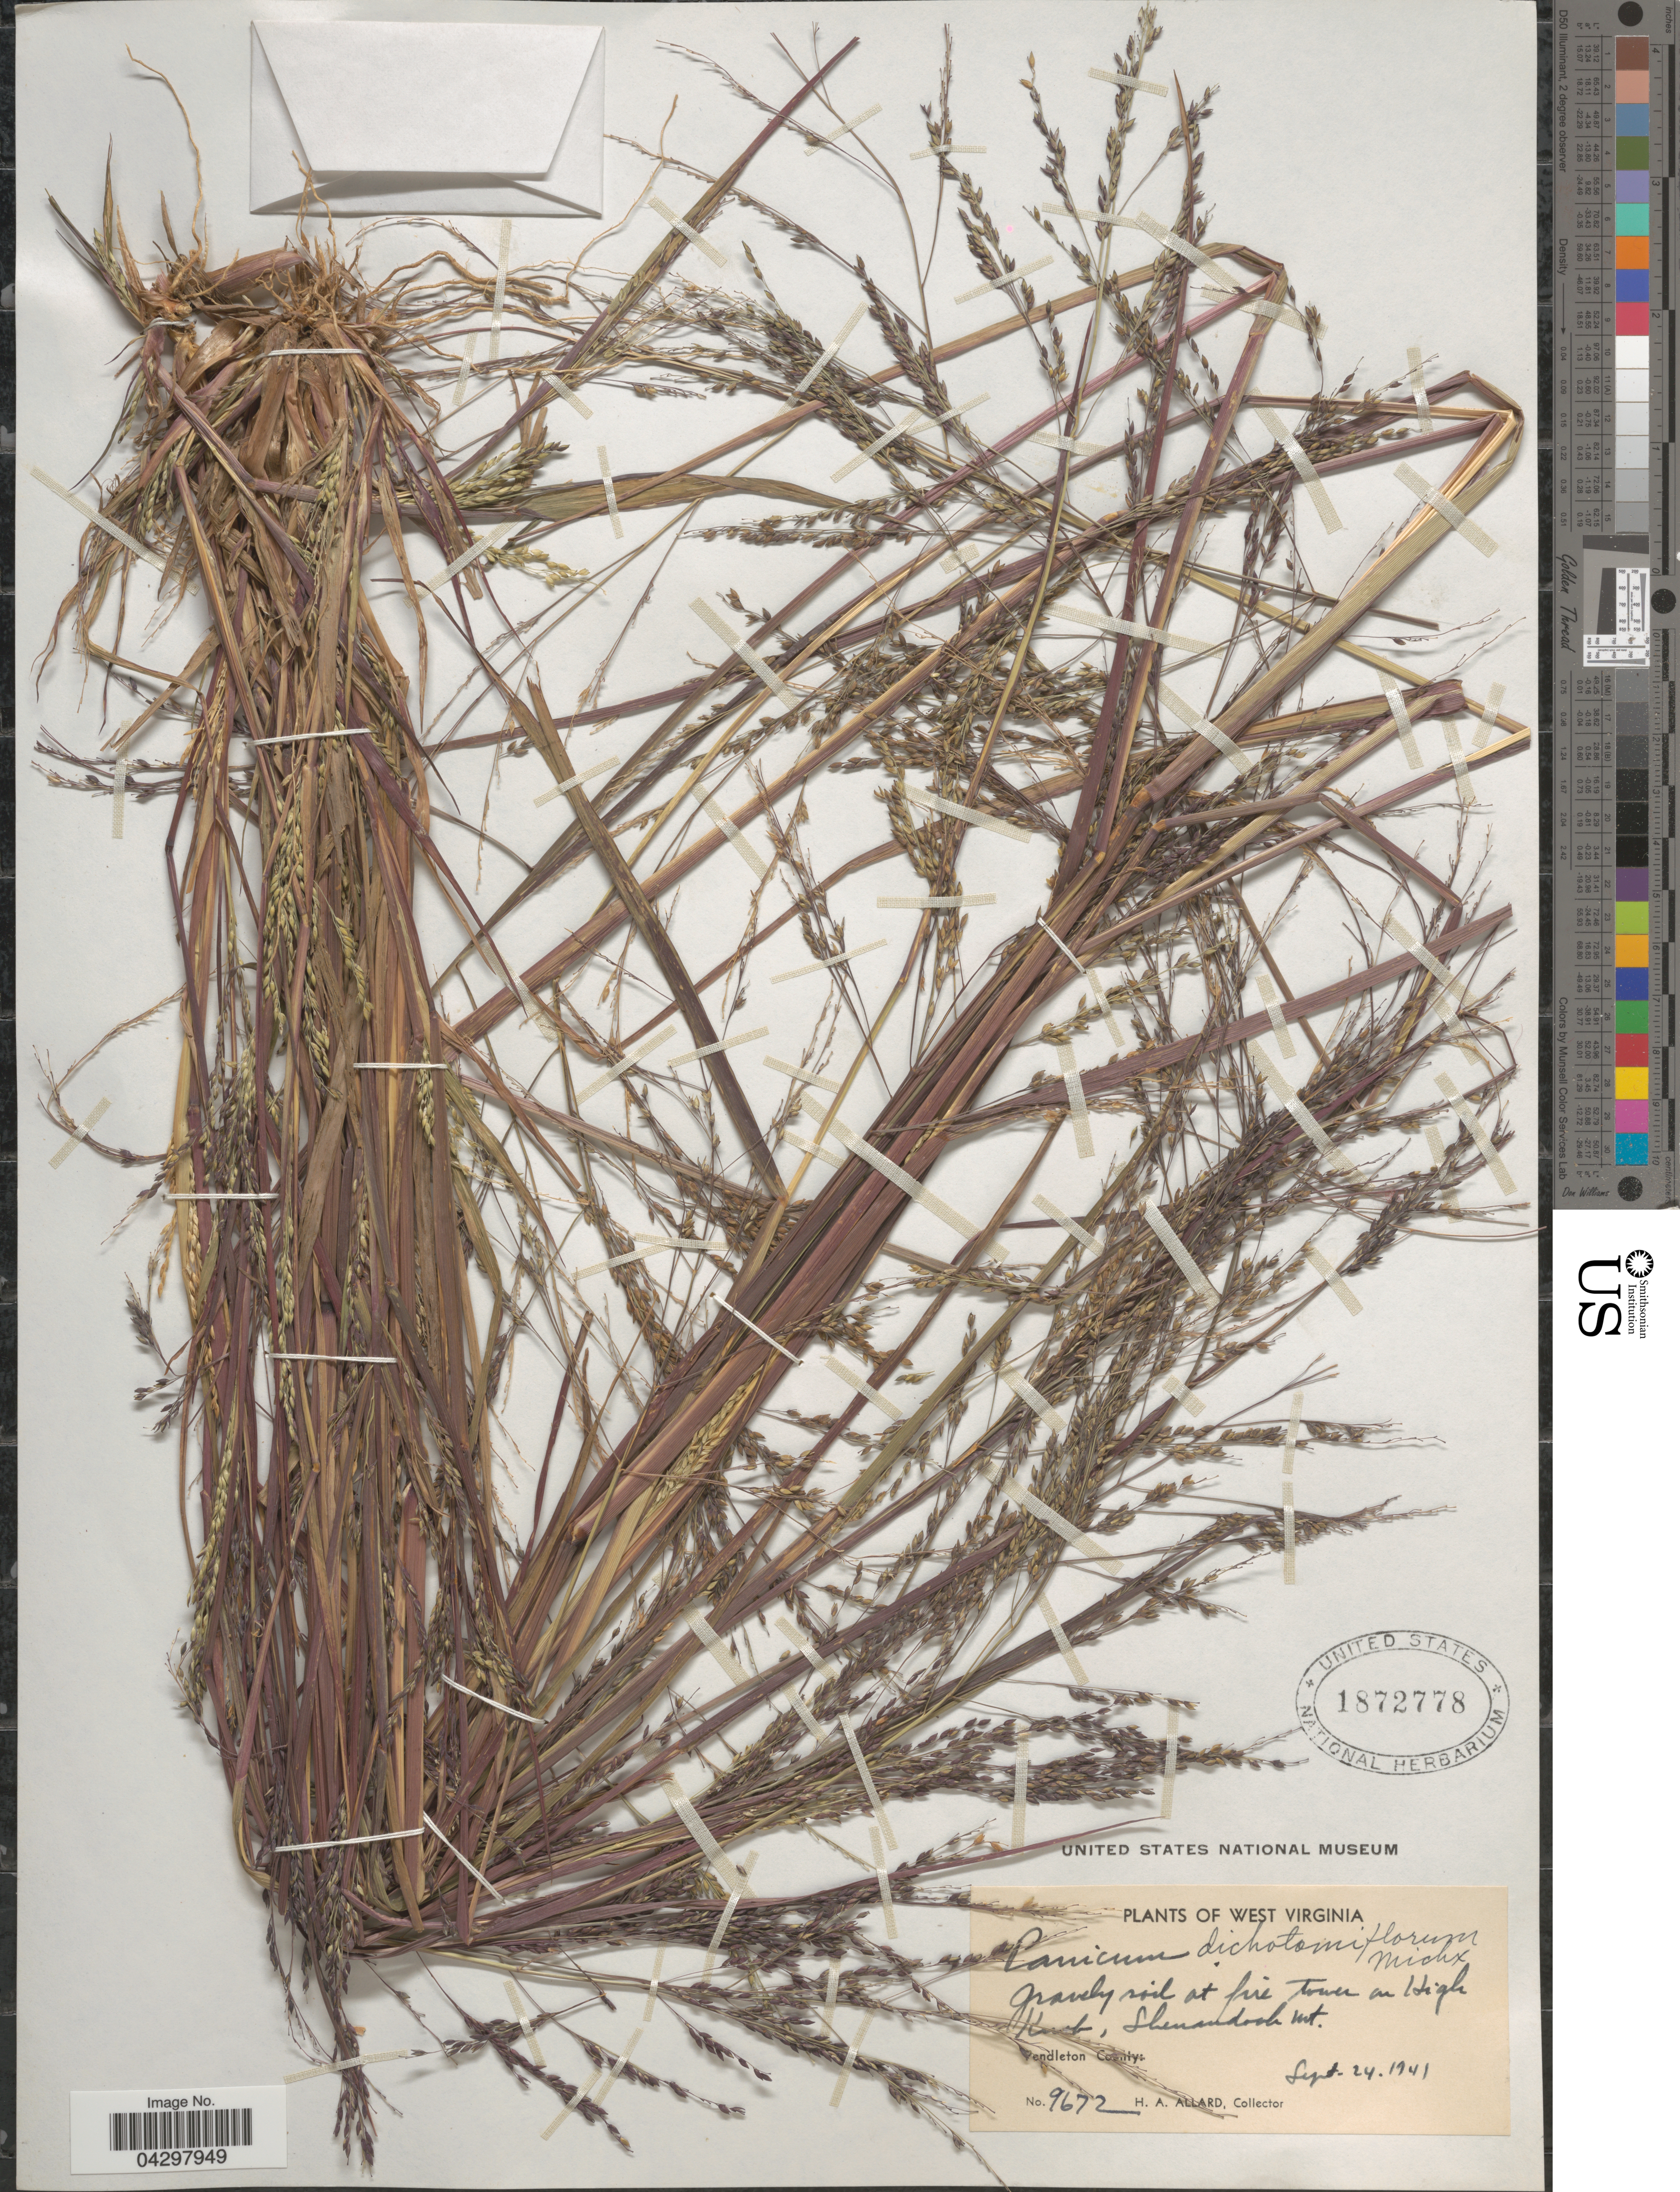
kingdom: Plantae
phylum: Tracheophyta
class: Liliopsida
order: Poales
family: Poaceae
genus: Panicum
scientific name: Panicum dichotomiflorum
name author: Michx.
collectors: H. A. Allard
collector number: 9672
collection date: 1941-09-24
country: United States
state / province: West Virginia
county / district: Pendleton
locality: At fire tower on High Knob, Shenandoah Mt. Pendleton County.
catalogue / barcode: US 1872778